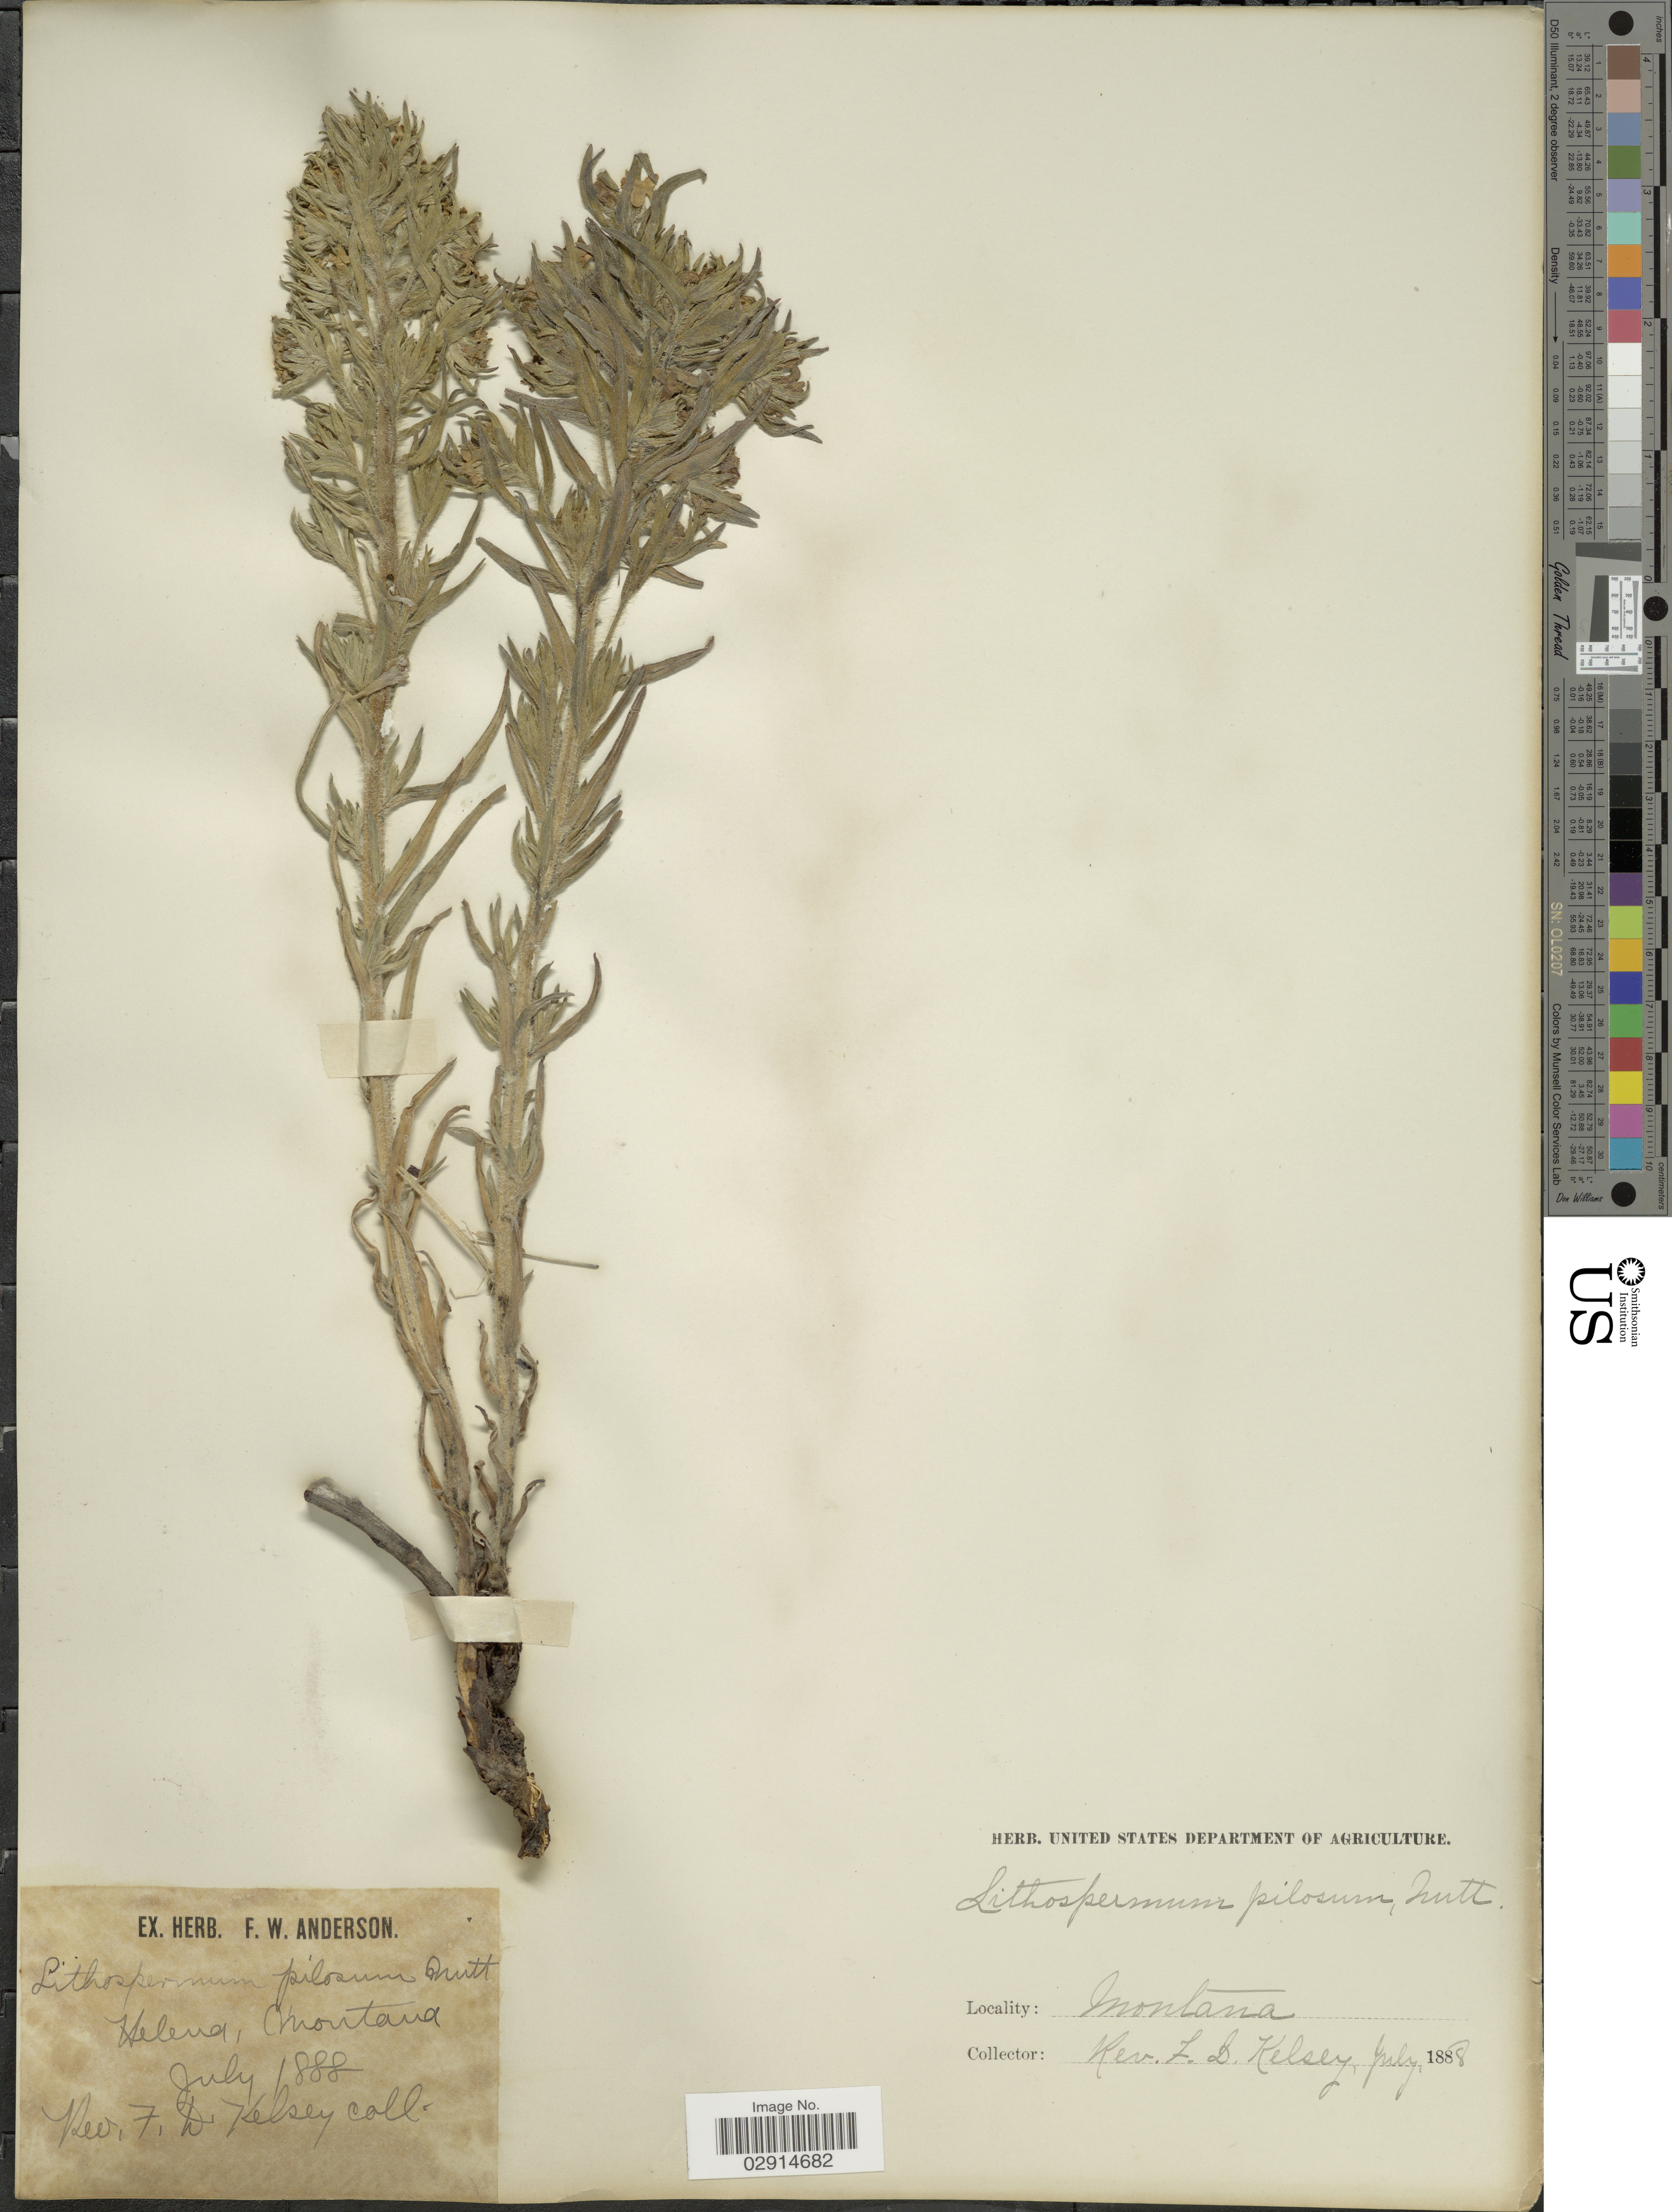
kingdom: Plantae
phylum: Tracheophyta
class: Magnoliopsida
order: Boraginales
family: Boraginaceae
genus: Lithospermum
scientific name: Lithospermum ruderale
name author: Douglas ex Lehm.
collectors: F. Kelsey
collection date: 1888-07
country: United States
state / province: Montana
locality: Helena.